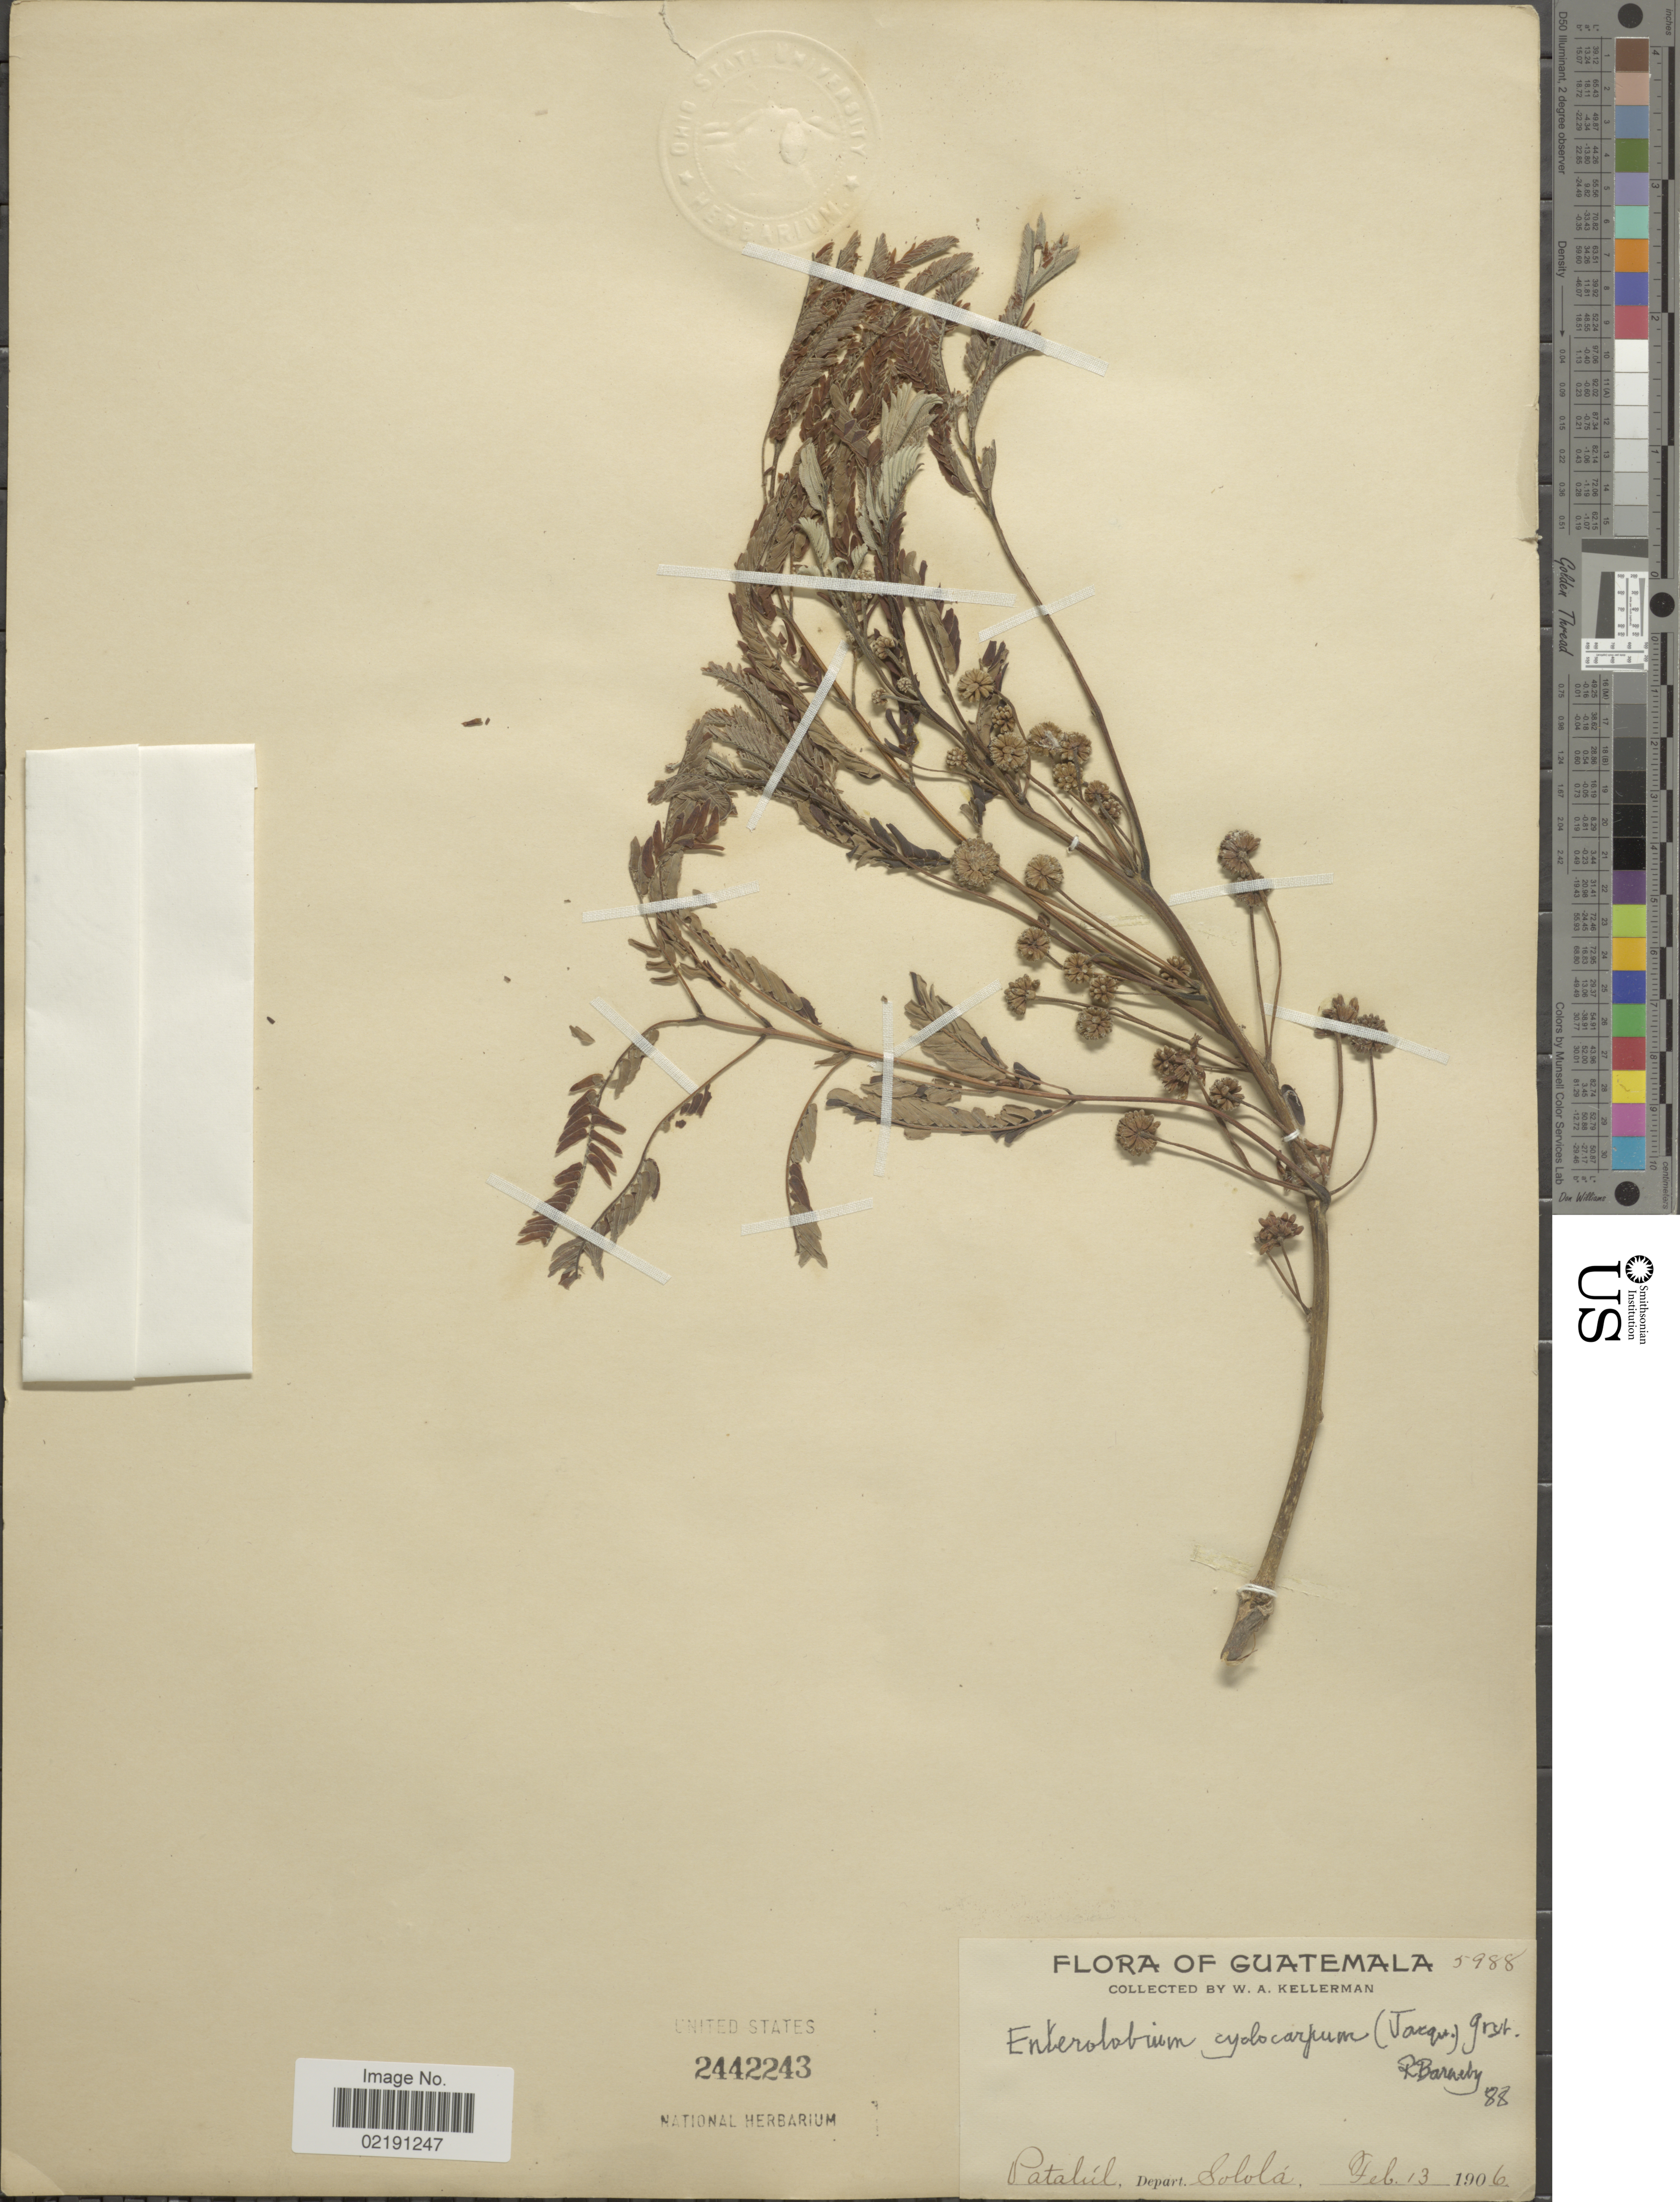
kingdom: Plantae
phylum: Tracheophyta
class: Magnoliopsida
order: Fabales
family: Fabaceae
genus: Enterolobium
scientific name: Enterolobium cyclocarpum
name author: (Jacq.) Griseb.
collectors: W. Kellerman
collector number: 5988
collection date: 1906-02-13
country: Guatemala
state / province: Sololá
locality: Patalúl, Depart. Sololá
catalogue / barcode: US 2442243